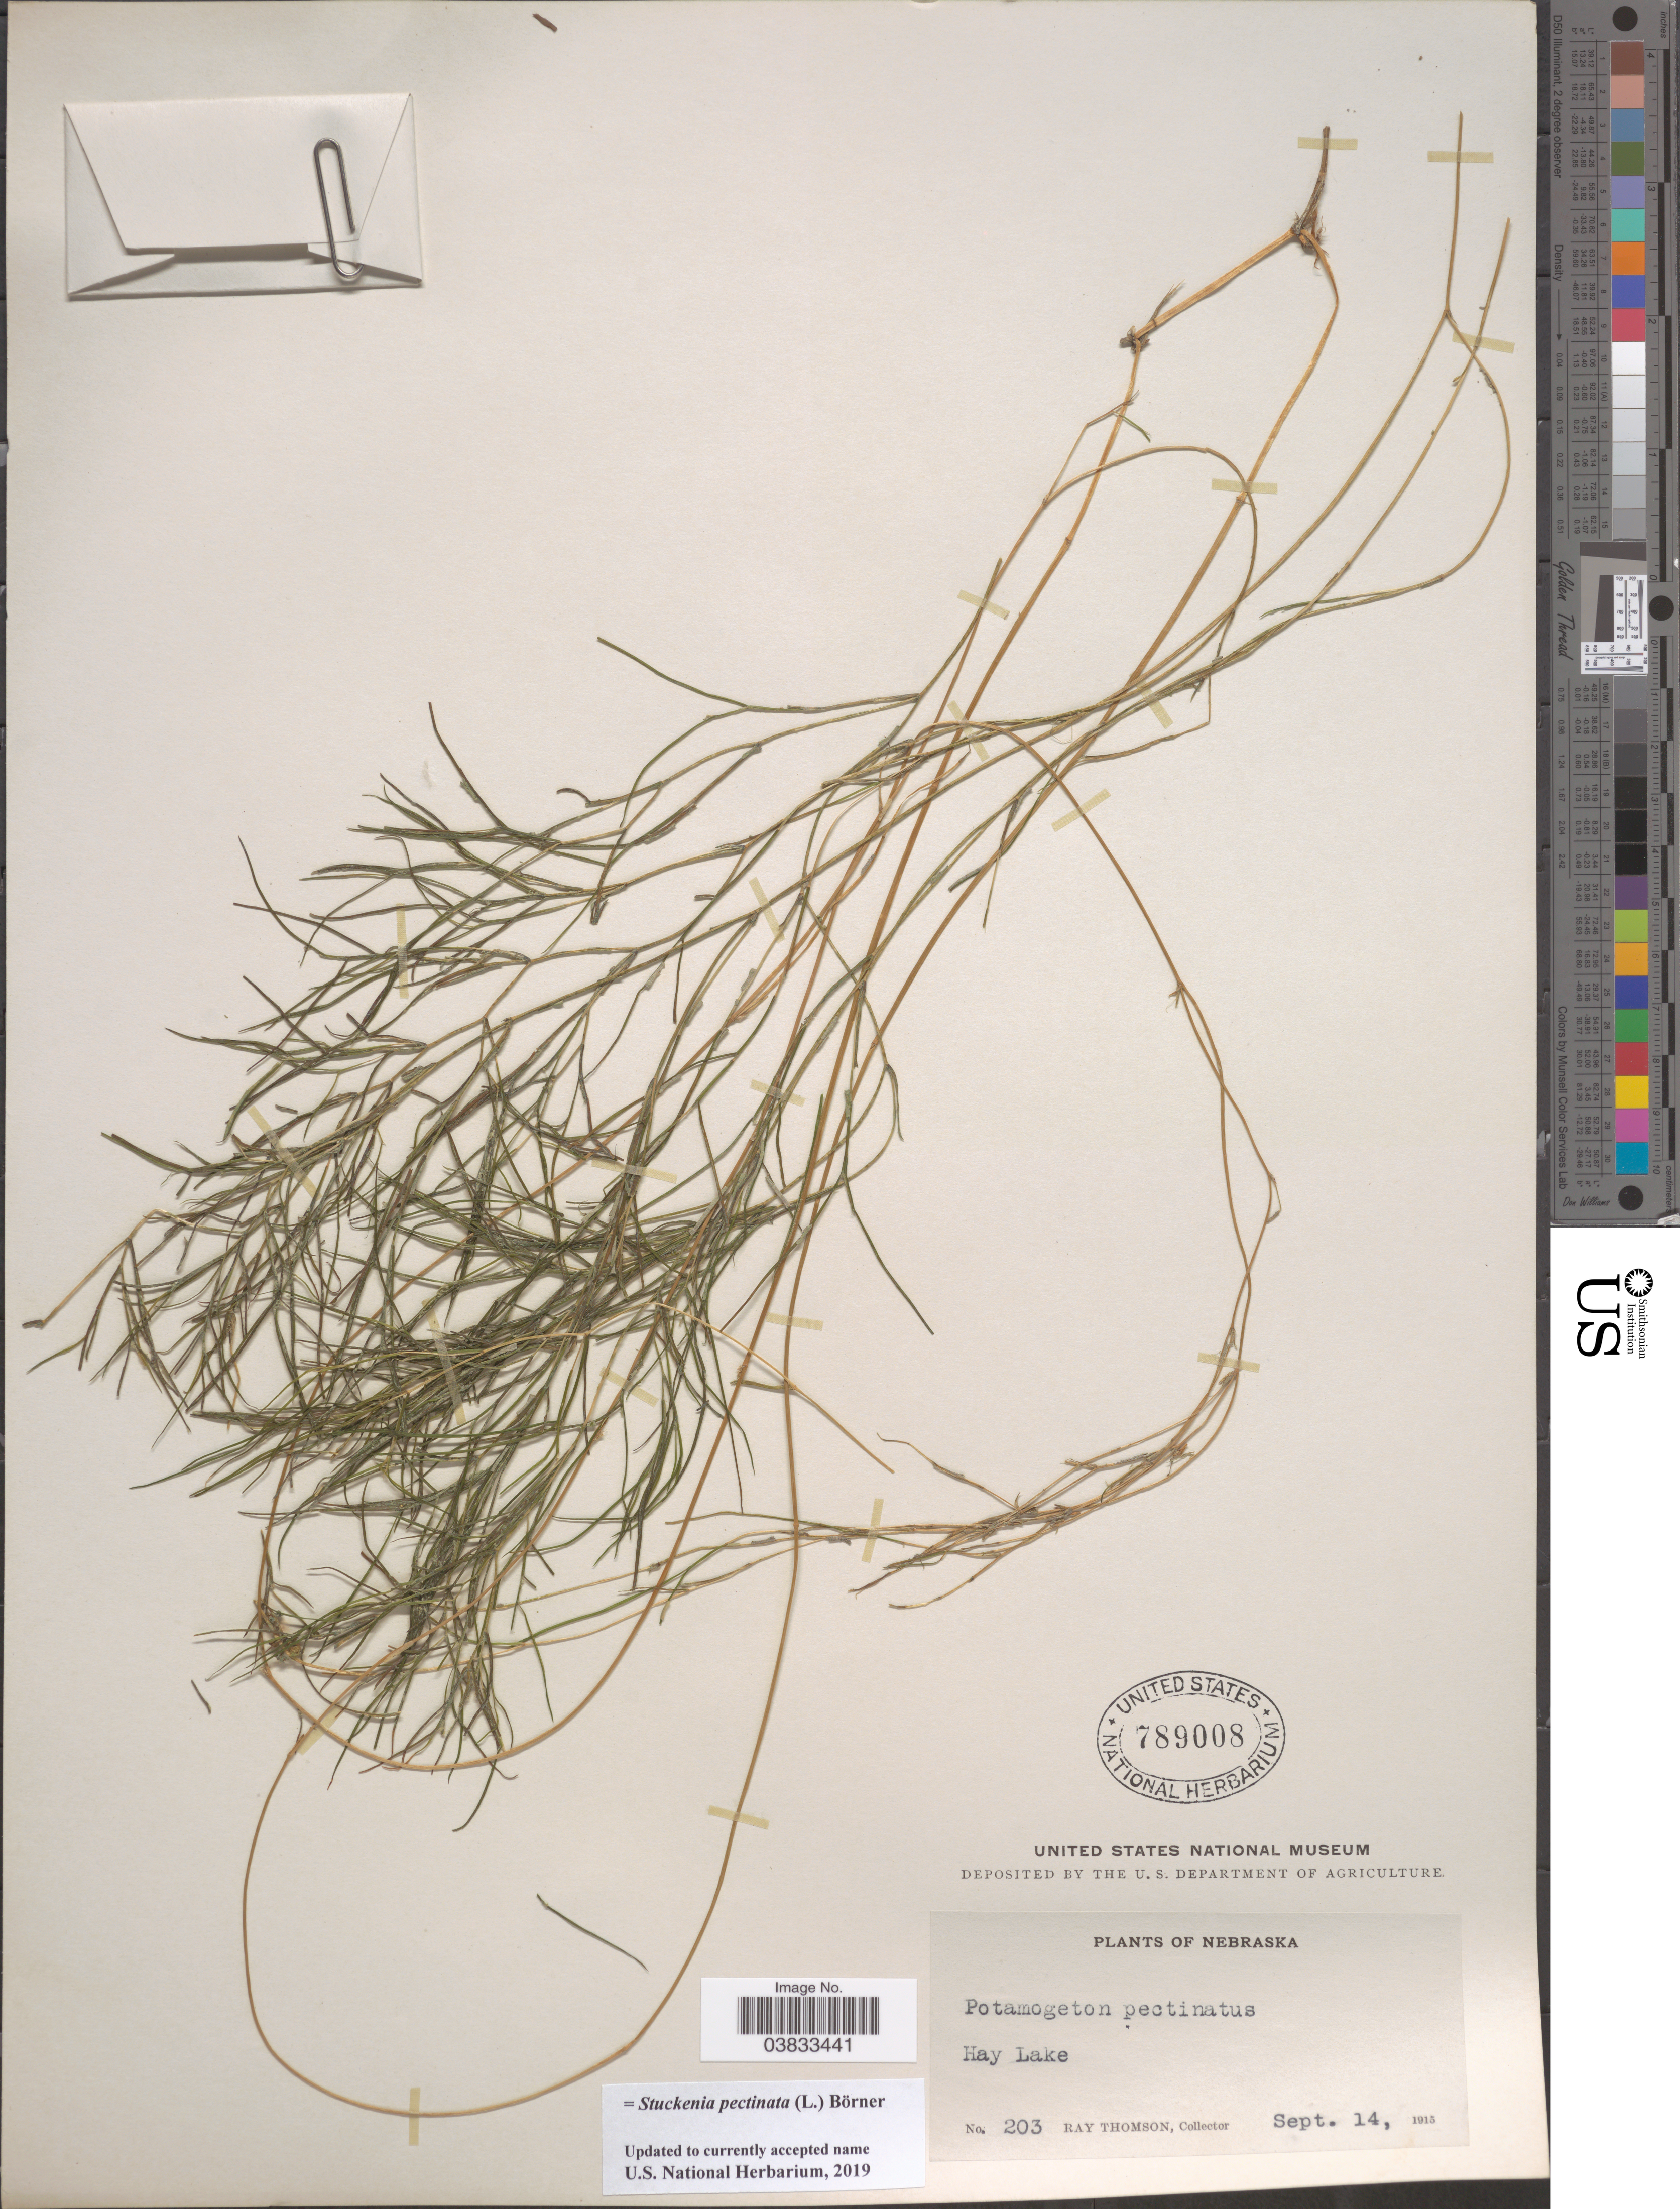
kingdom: Plantae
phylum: Tracheophyta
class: Liliopsida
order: Alismatales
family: Potamogetonaceae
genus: Stuckenia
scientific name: Stuckenia pectinata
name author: (L.) Börner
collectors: R. Thomson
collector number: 203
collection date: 1915-09-14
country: United States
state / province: Nebraska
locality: Hay Lake.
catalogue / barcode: US 789008